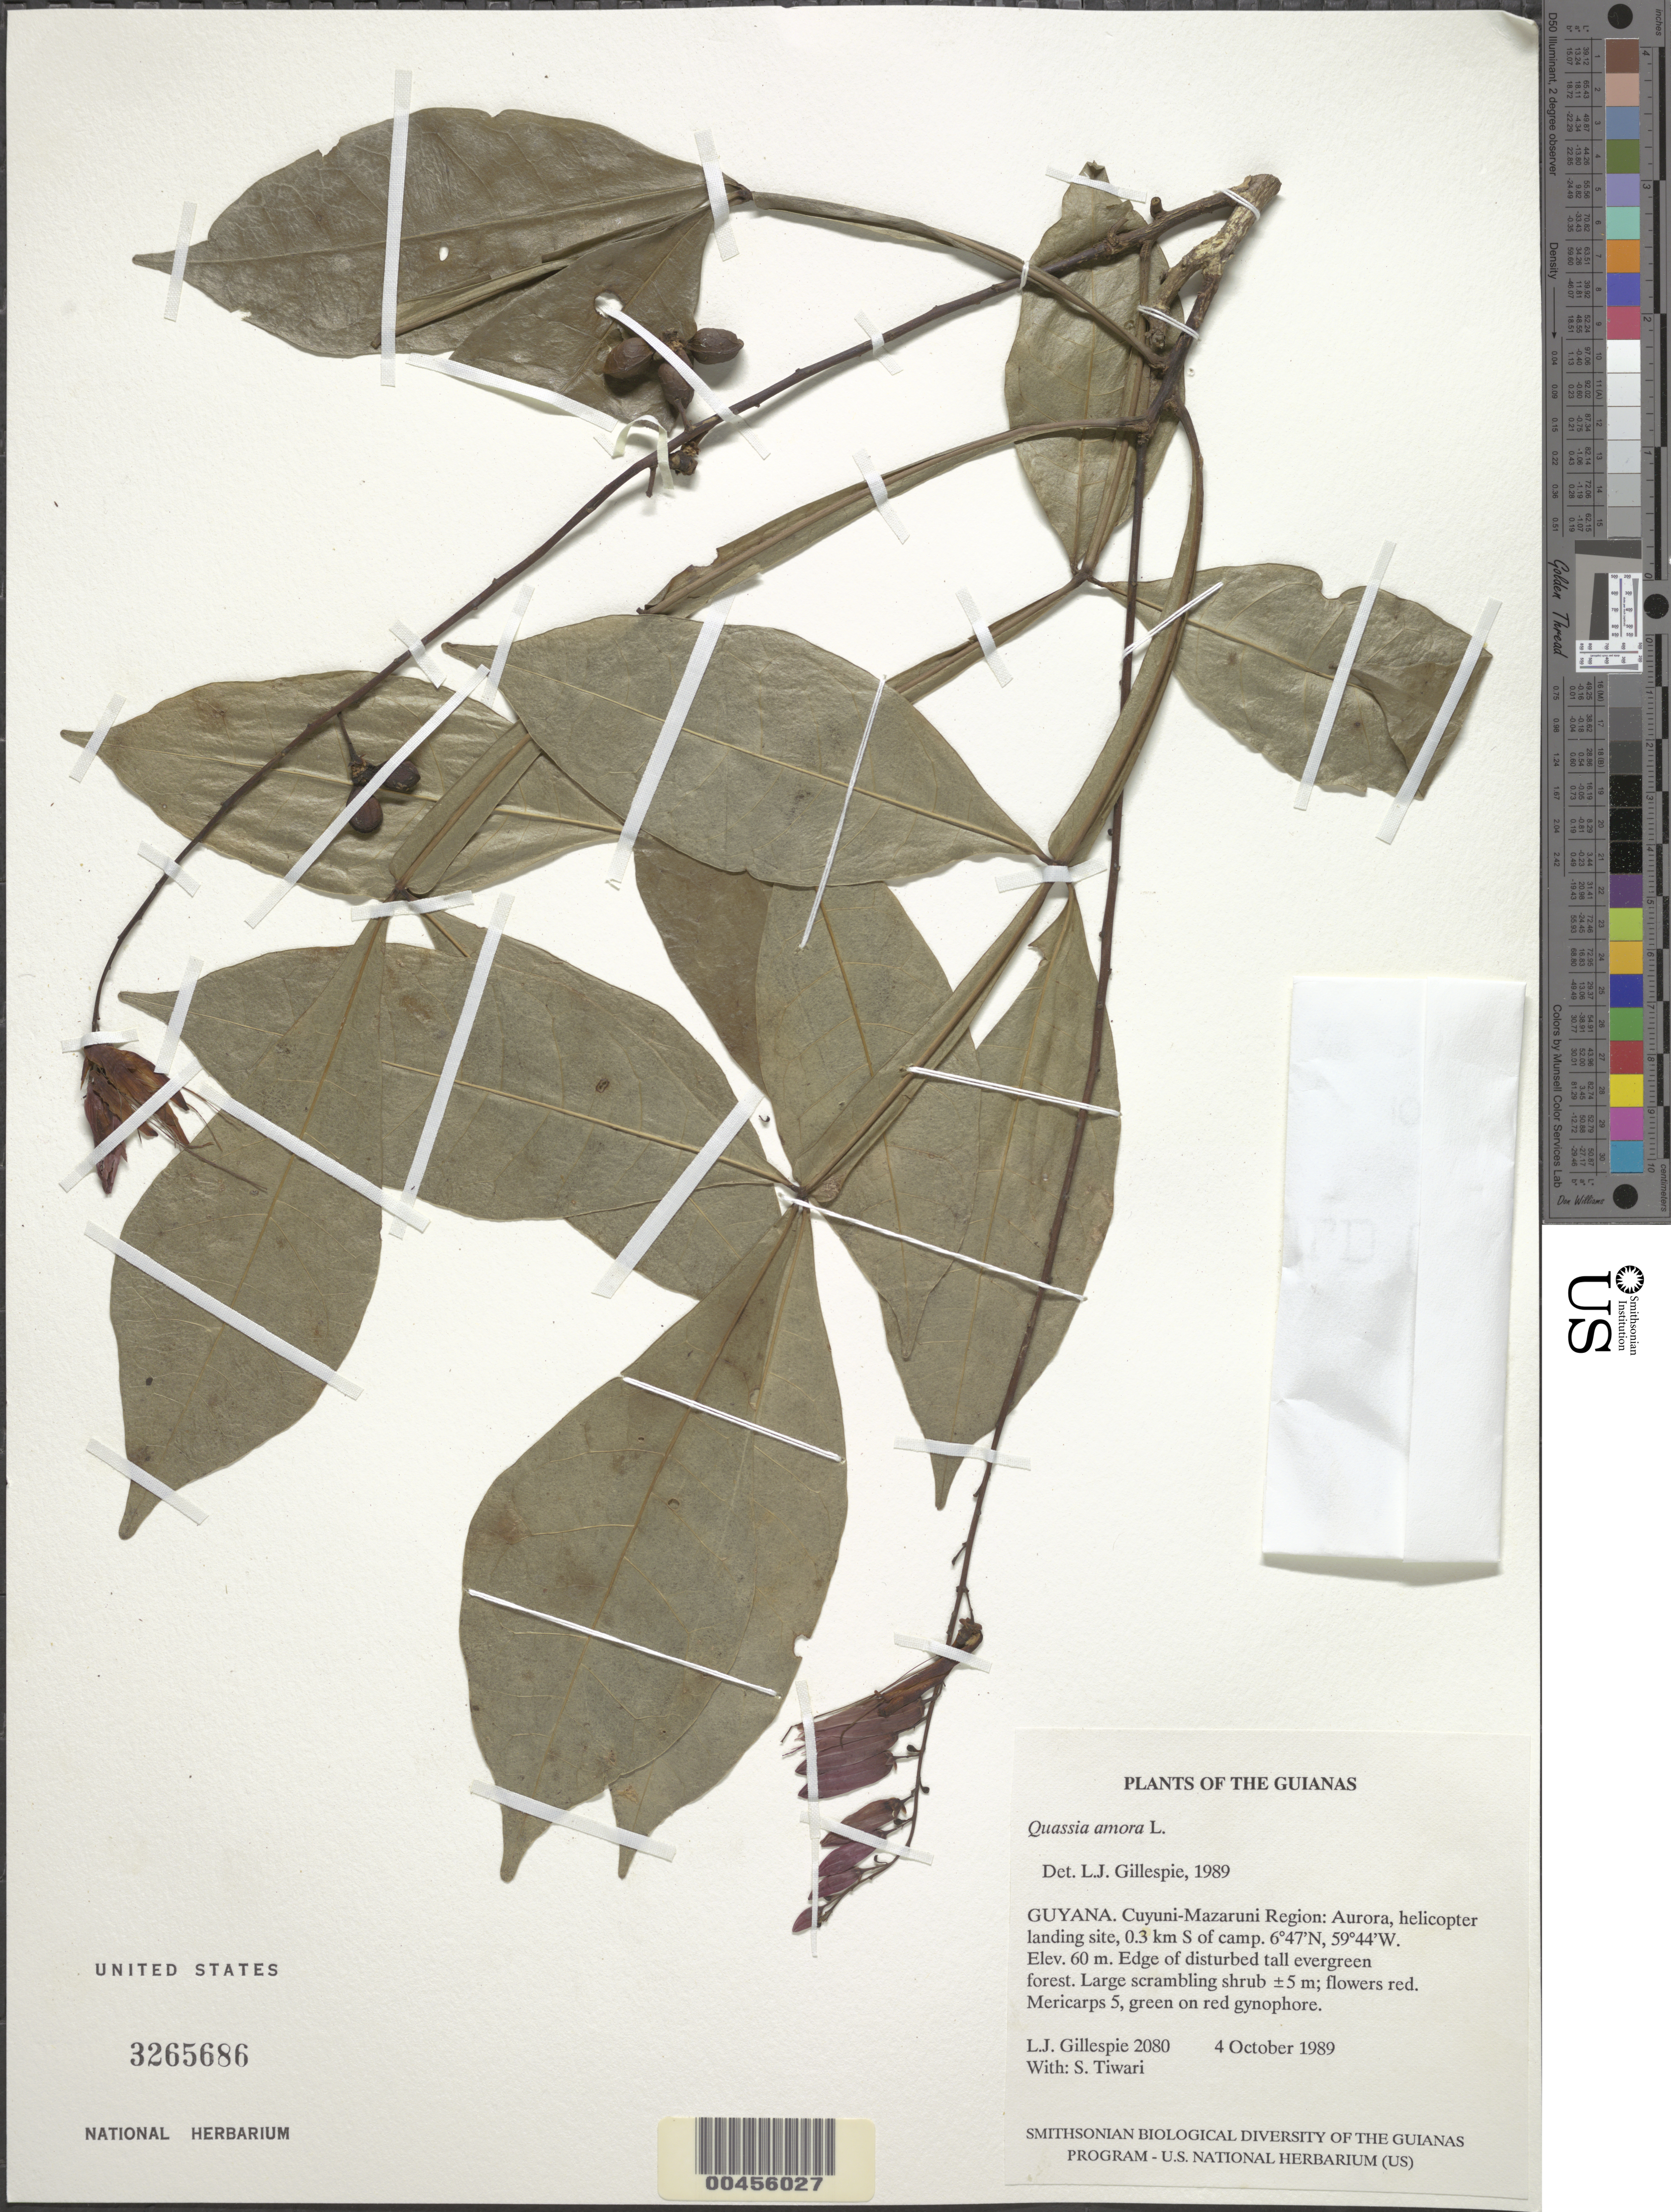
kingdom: Plantae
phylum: Tracheophyta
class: Magnoliopsida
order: Sapindales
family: Simaroubaceae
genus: Quassia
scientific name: Quassia amara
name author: L.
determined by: Gillespie, L. J.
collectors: L. J. Gillespie & S. Tiwari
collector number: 2080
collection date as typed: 4 October 1989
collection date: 1989-10-04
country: Guyana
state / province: Cuyuni-Mazaruni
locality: Aurora, helicopter landing site, 0.3 km S of camp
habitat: Edge of disturbed tall evergreen forest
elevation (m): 60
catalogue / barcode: US 3265686